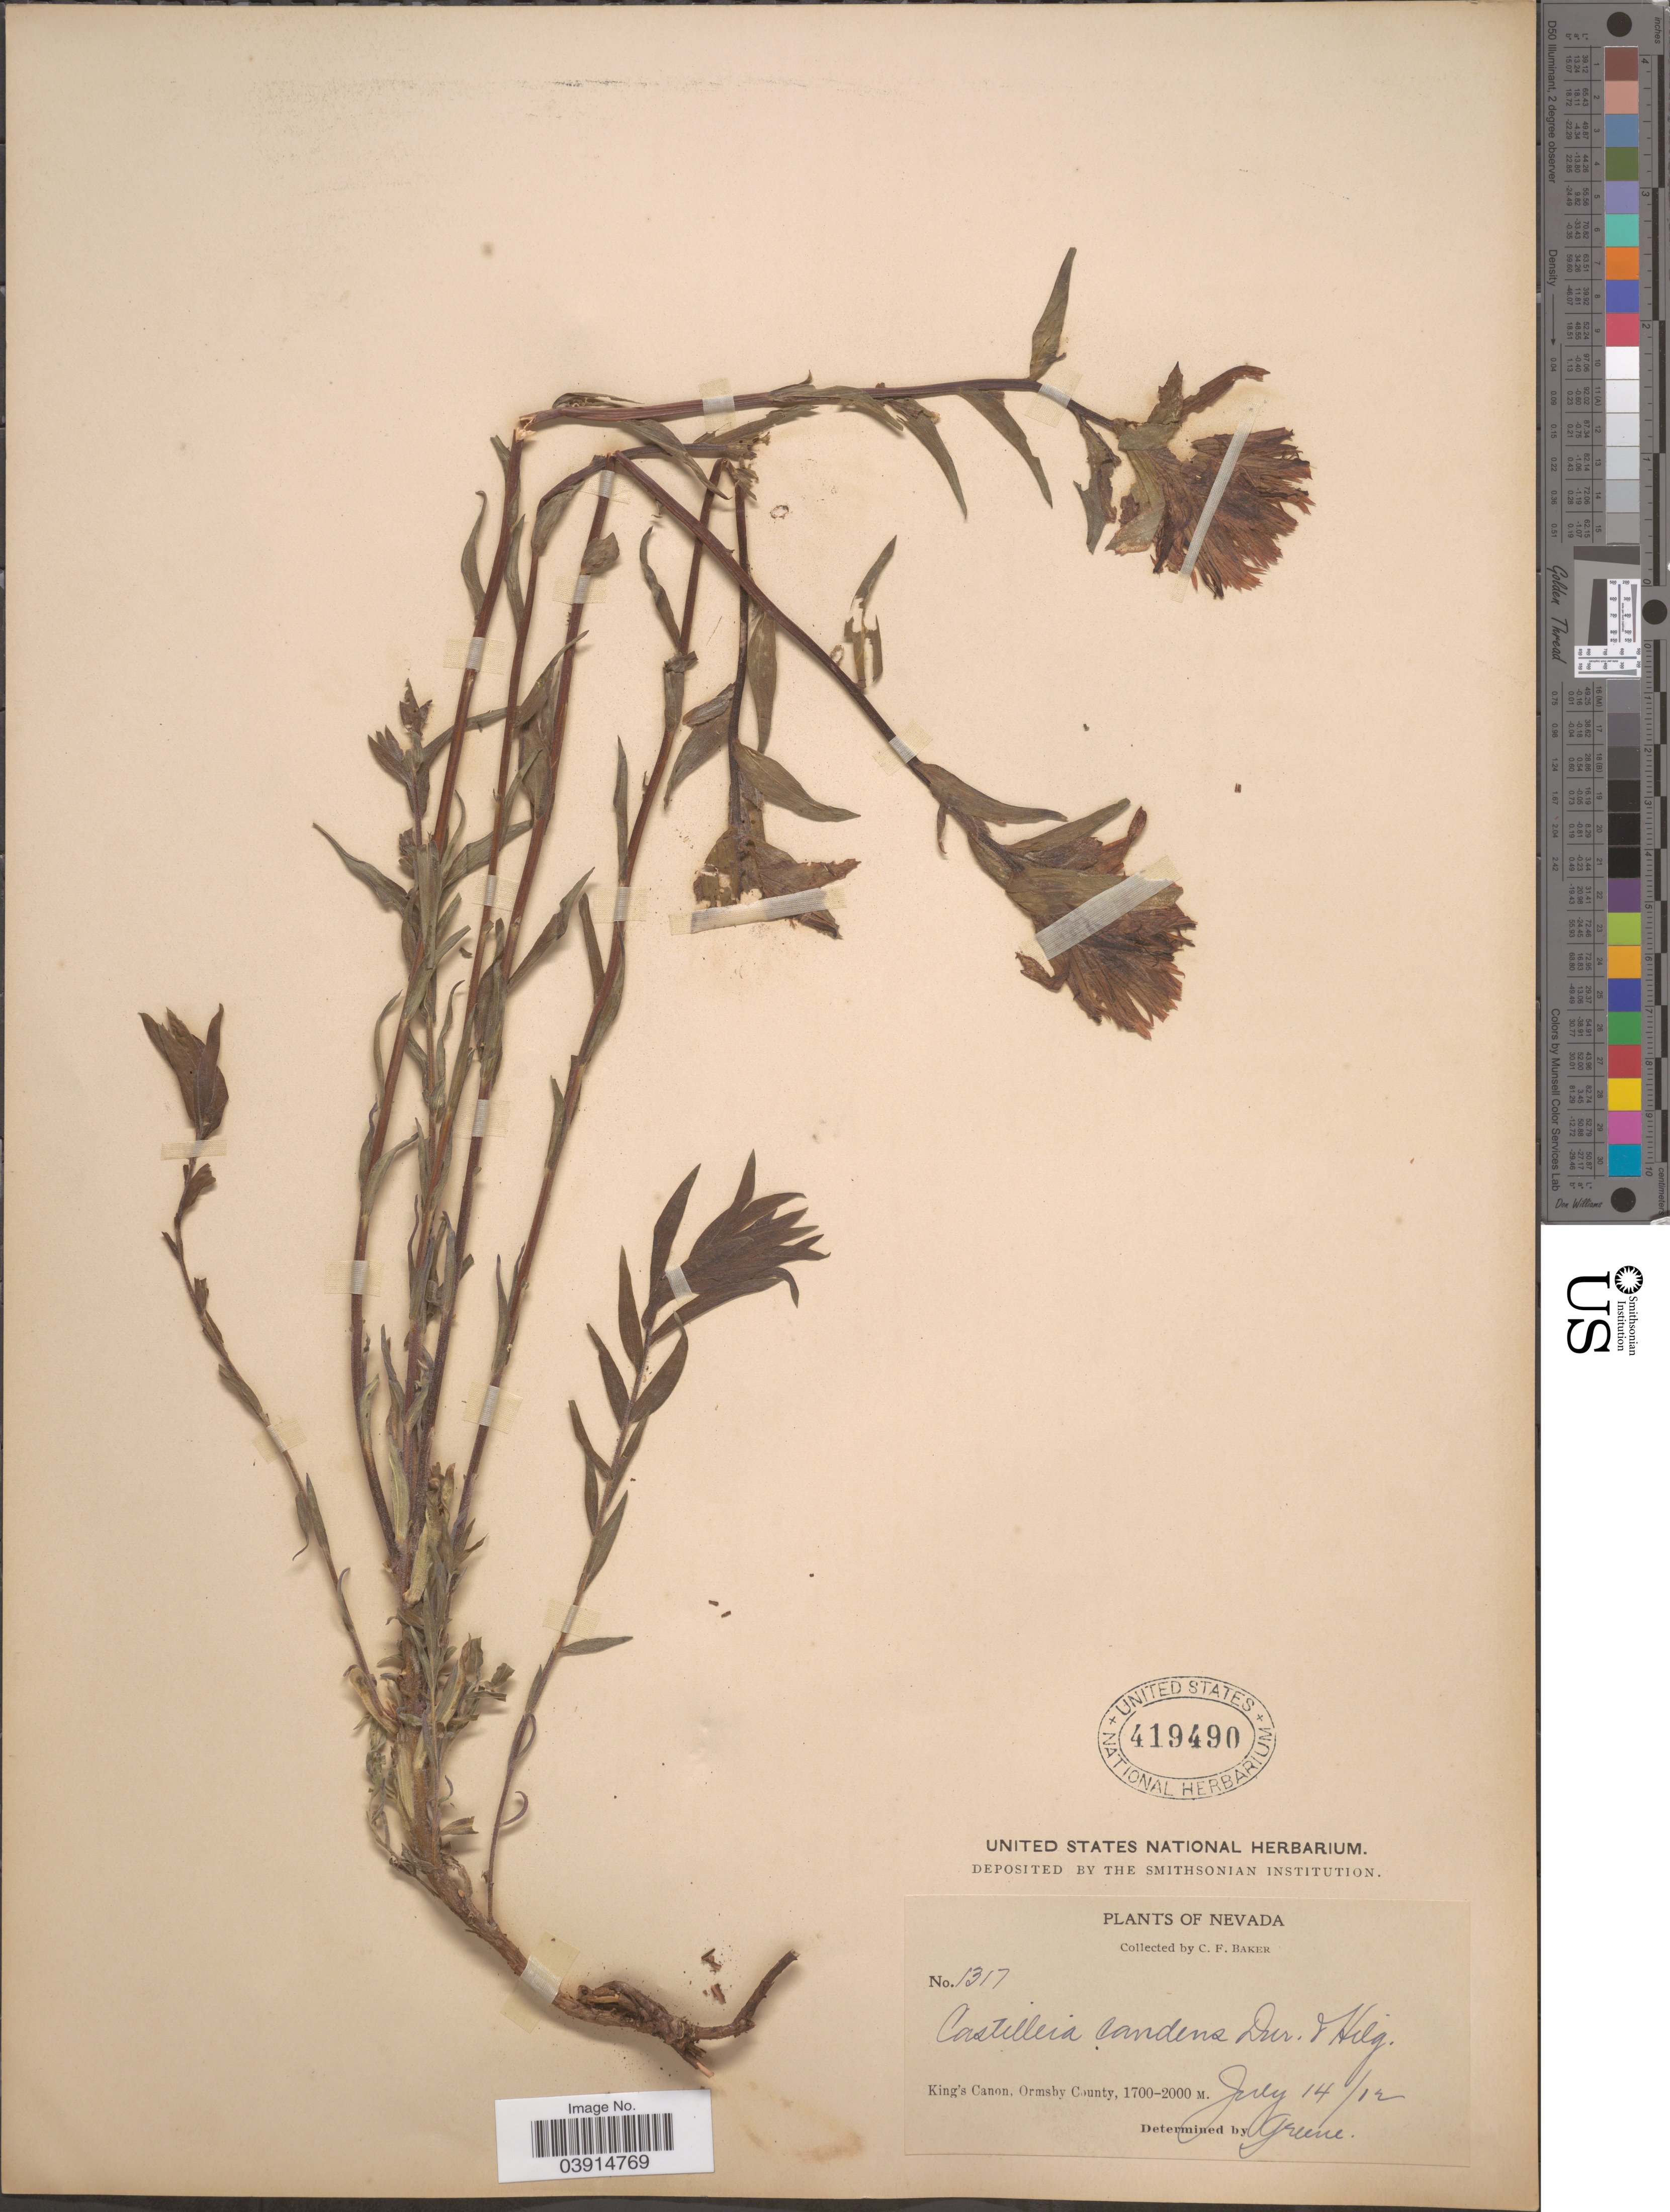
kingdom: Plantae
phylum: Tracheophyta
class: Magnoliopsida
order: Lamiales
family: Orobanchaceae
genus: Castilleja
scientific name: Castilleja sp.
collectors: C. F. Baker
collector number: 1317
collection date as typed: Transcribed d/m/y: 14/7/12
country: United States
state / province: Nevada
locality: King's Canon, Ormsby County.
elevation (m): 1700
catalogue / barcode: US 419490